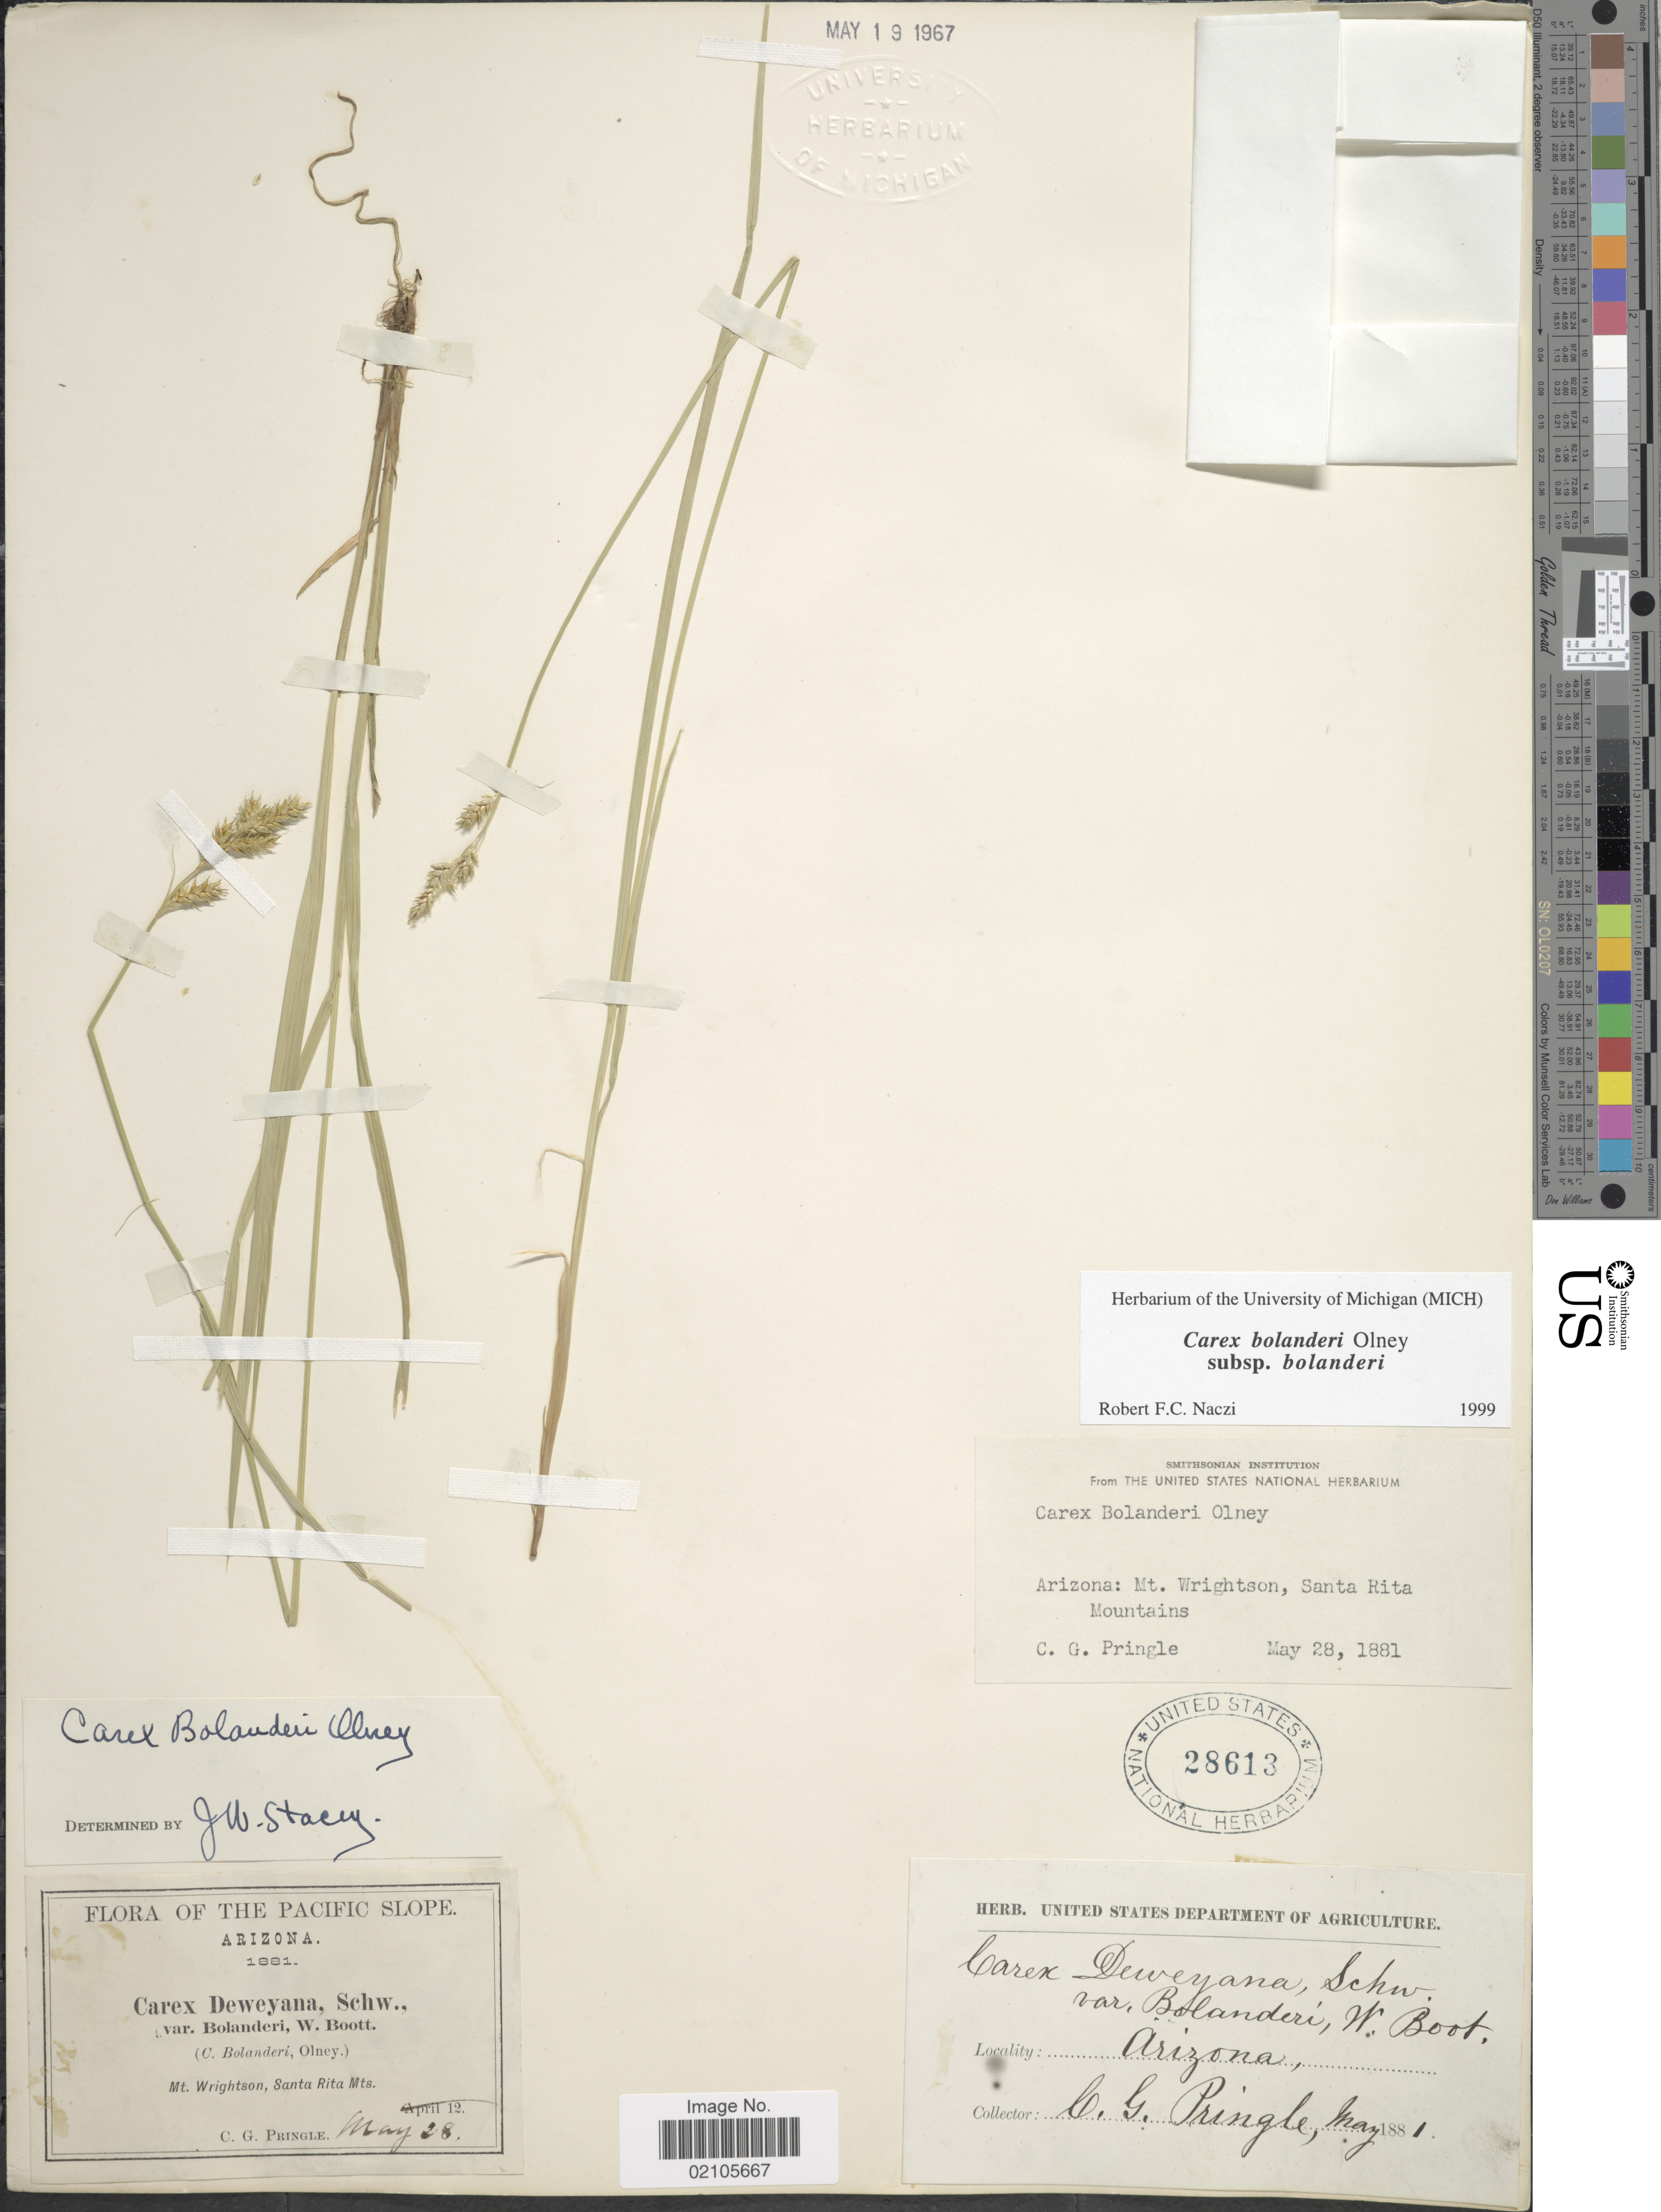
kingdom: Plantae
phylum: Tracheophyta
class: Liliopsida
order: Poales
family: Cyperaceae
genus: Carex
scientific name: Carex bolanderi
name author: Olney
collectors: C. G. Pringle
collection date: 1881-05-28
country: United States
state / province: Arizona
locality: The Pacific Slopes, Mt. Wrightson, Santa Rita Mts.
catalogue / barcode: US 28613